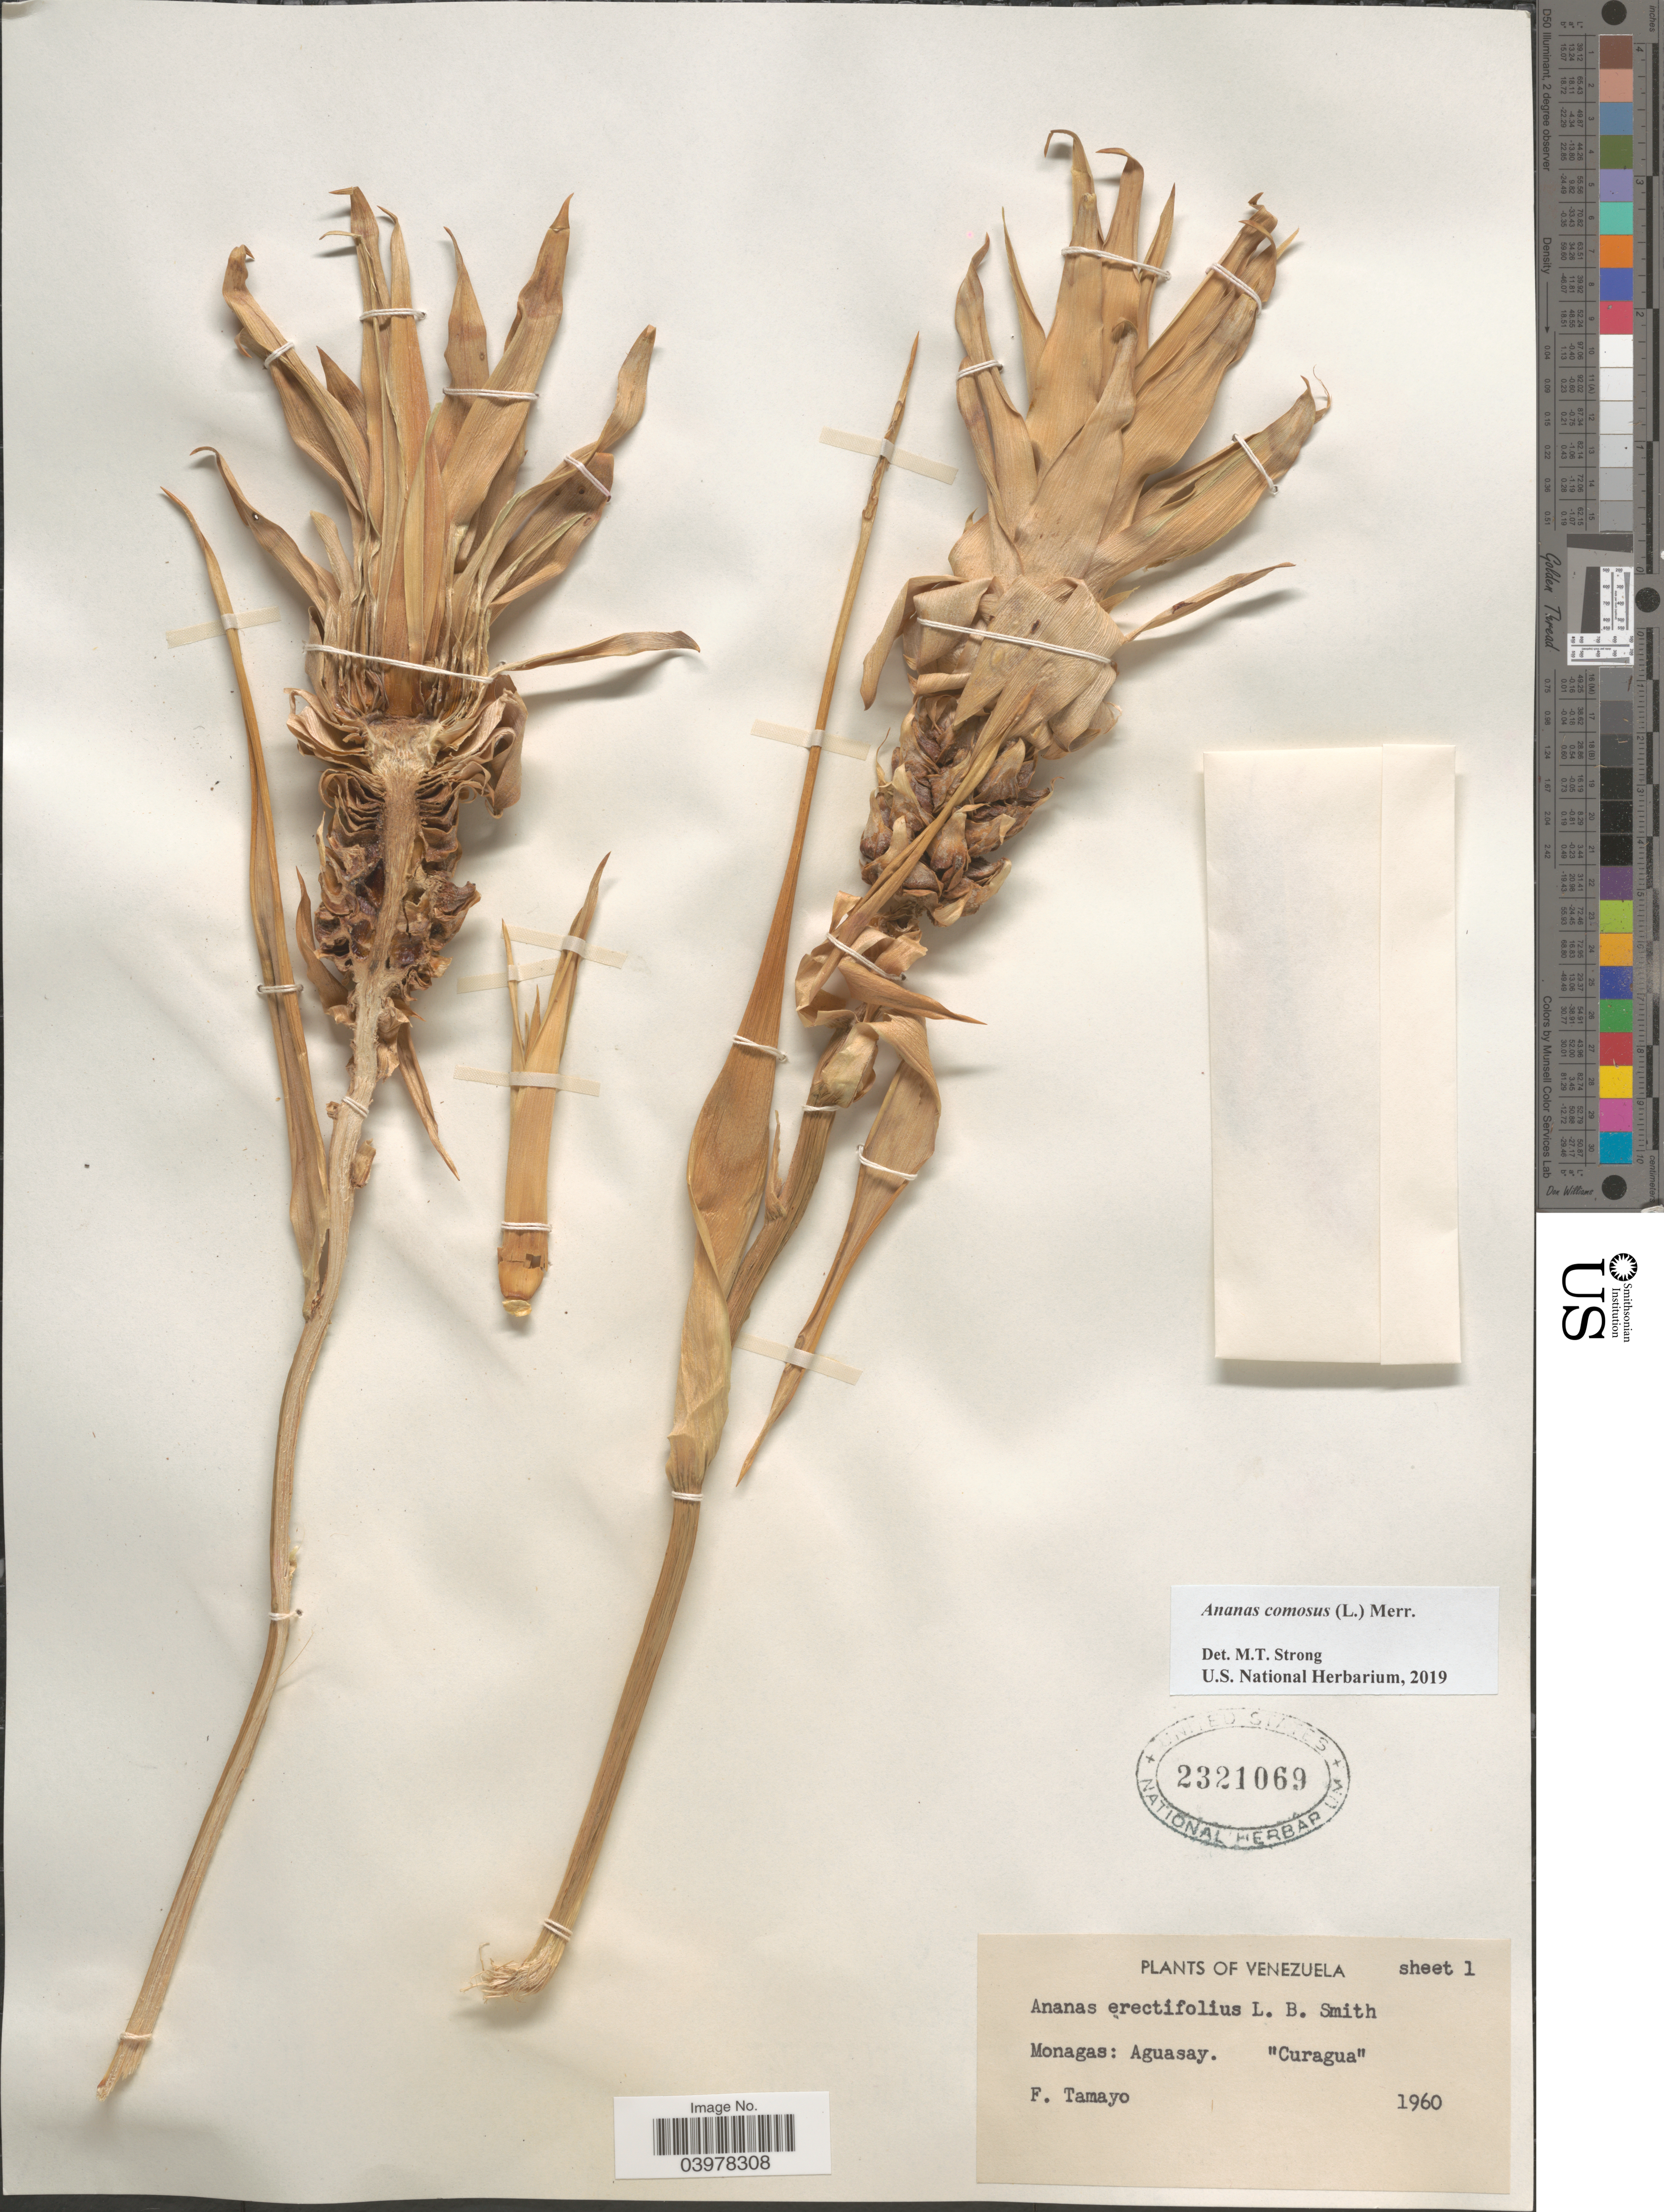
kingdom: Plantae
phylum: Tracheophyta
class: Liliopsida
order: Poales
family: Bromeliaceae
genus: Ananas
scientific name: Ananas comosus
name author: (L.) Merr.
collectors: F. Tamayo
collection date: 1960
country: Venezuela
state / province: Monagas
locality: Aguasay. "Curagua".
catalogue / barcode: US 2321069